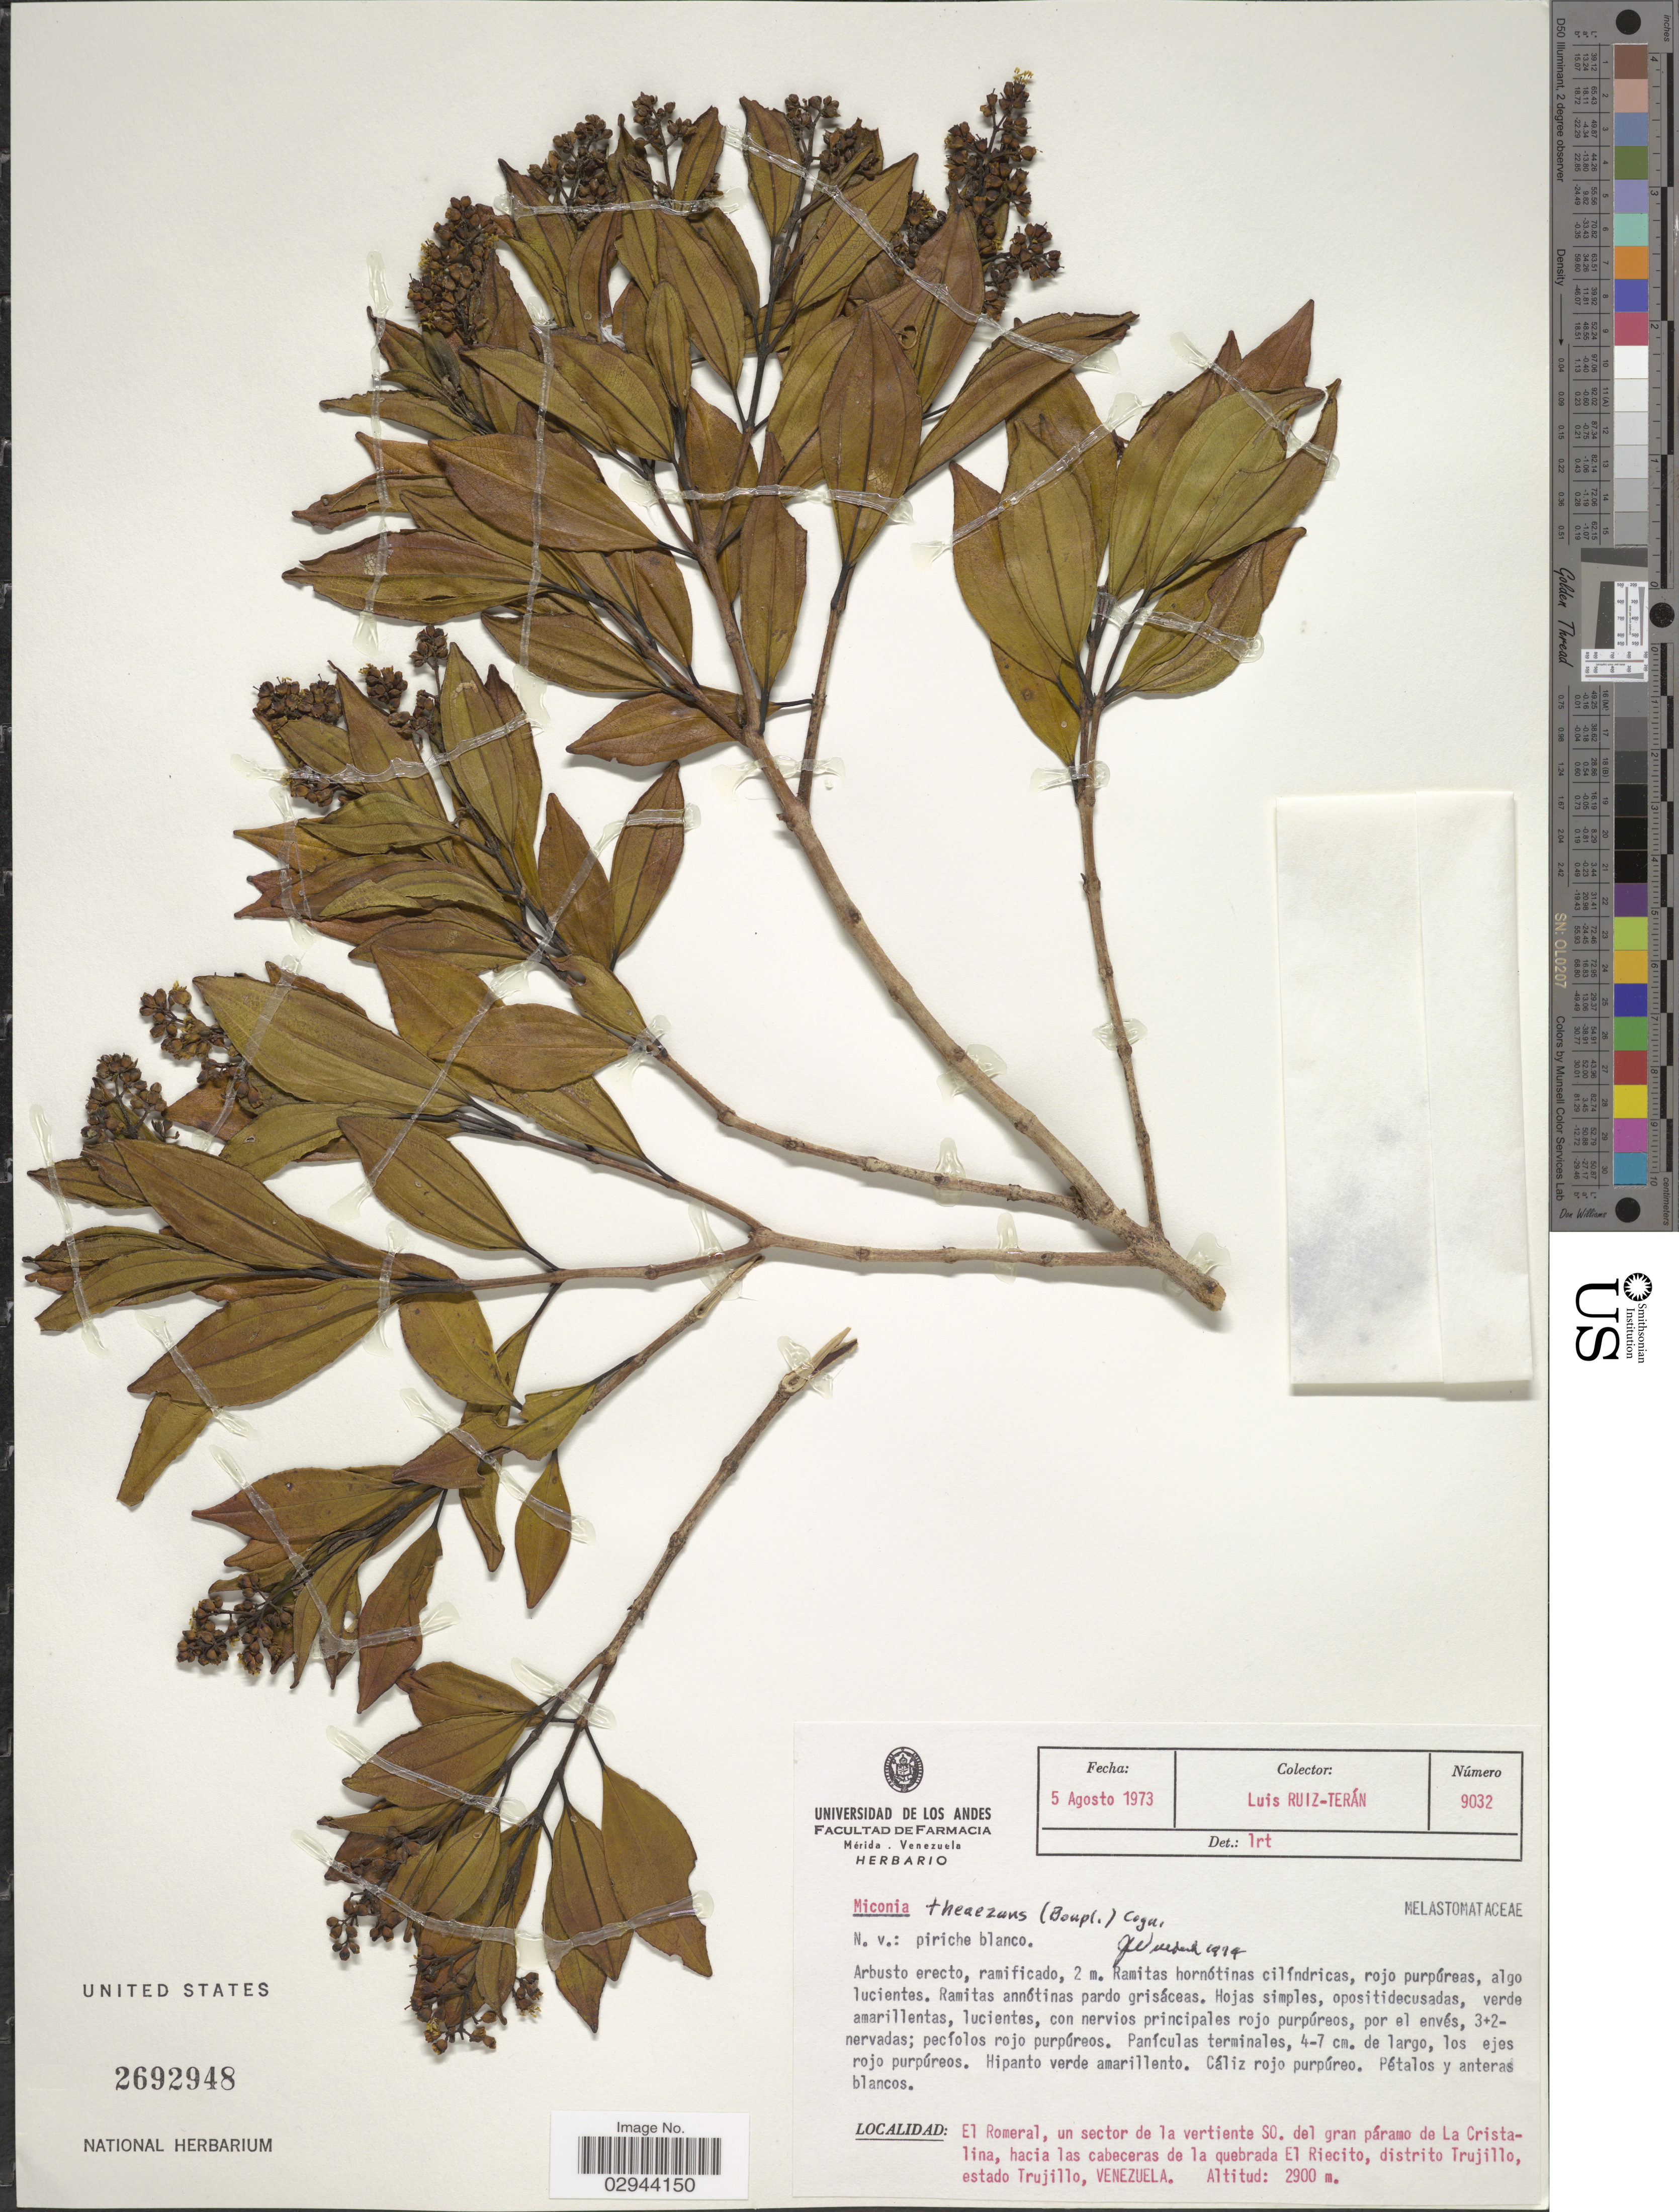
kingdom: Plantae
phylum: Tracheophyta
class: Magnoliopsida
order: Myrtales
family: Melastomataceae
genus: Miconia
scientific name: Miconia theizans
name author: (Bonpl.) Cogn.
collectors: L. Teran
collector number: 9032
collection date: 1973-08-05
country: Venezuela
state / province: Trujillo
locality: El Romeral, un sector de la vertiente SO. del gran páramo de La Cristalina, hacia la cabeceras de la quebrada El Riecito, distrito Trujillo.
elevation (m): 2900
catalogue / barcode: US 2692948